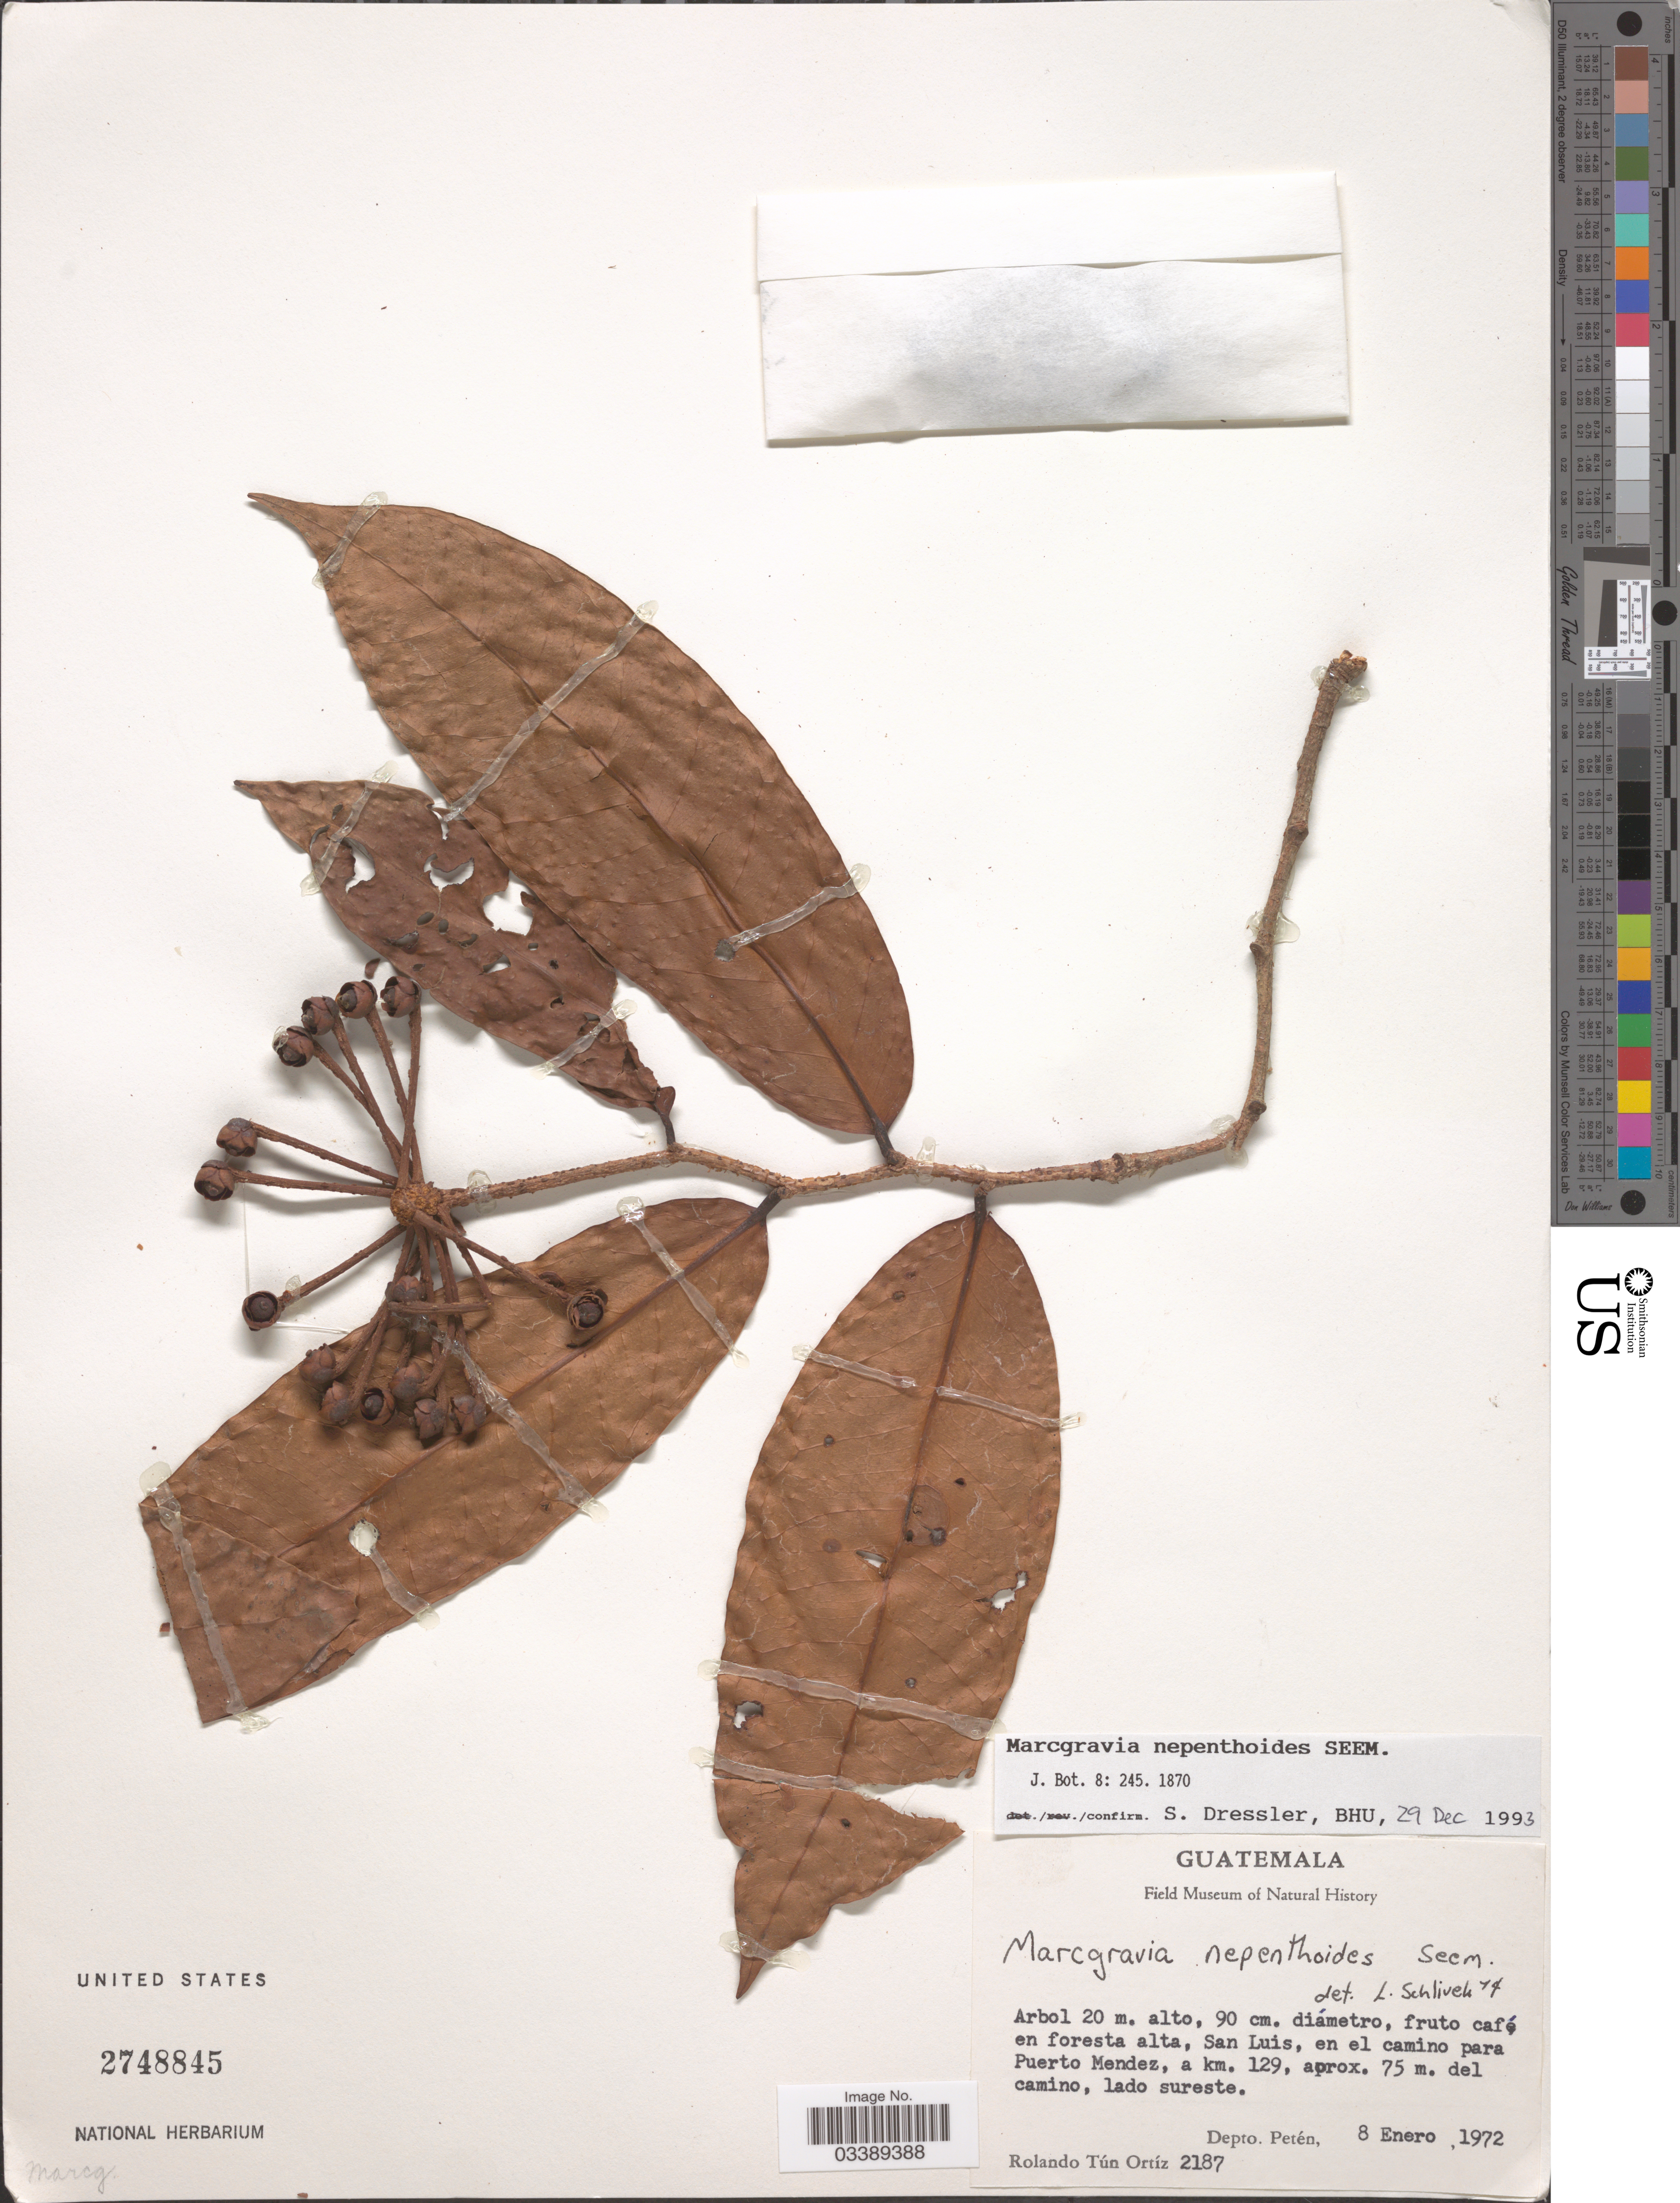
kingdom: Plantae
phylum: Tracheophyta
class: Magnoliopsida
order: Ericales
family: Marcgraviaceae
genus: Marcgravia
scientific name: Marcgravia nepenthoides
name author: Seem.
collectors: R. Ortiz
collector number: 2187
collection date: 1972-01-08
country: Guatemala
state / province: El Petén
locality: San Luis, en el camino para Puerto Mendez, a km. 129, aprox. 75 m. del camino, lado sureste. Depto. Petén.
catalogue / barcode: US 2748845